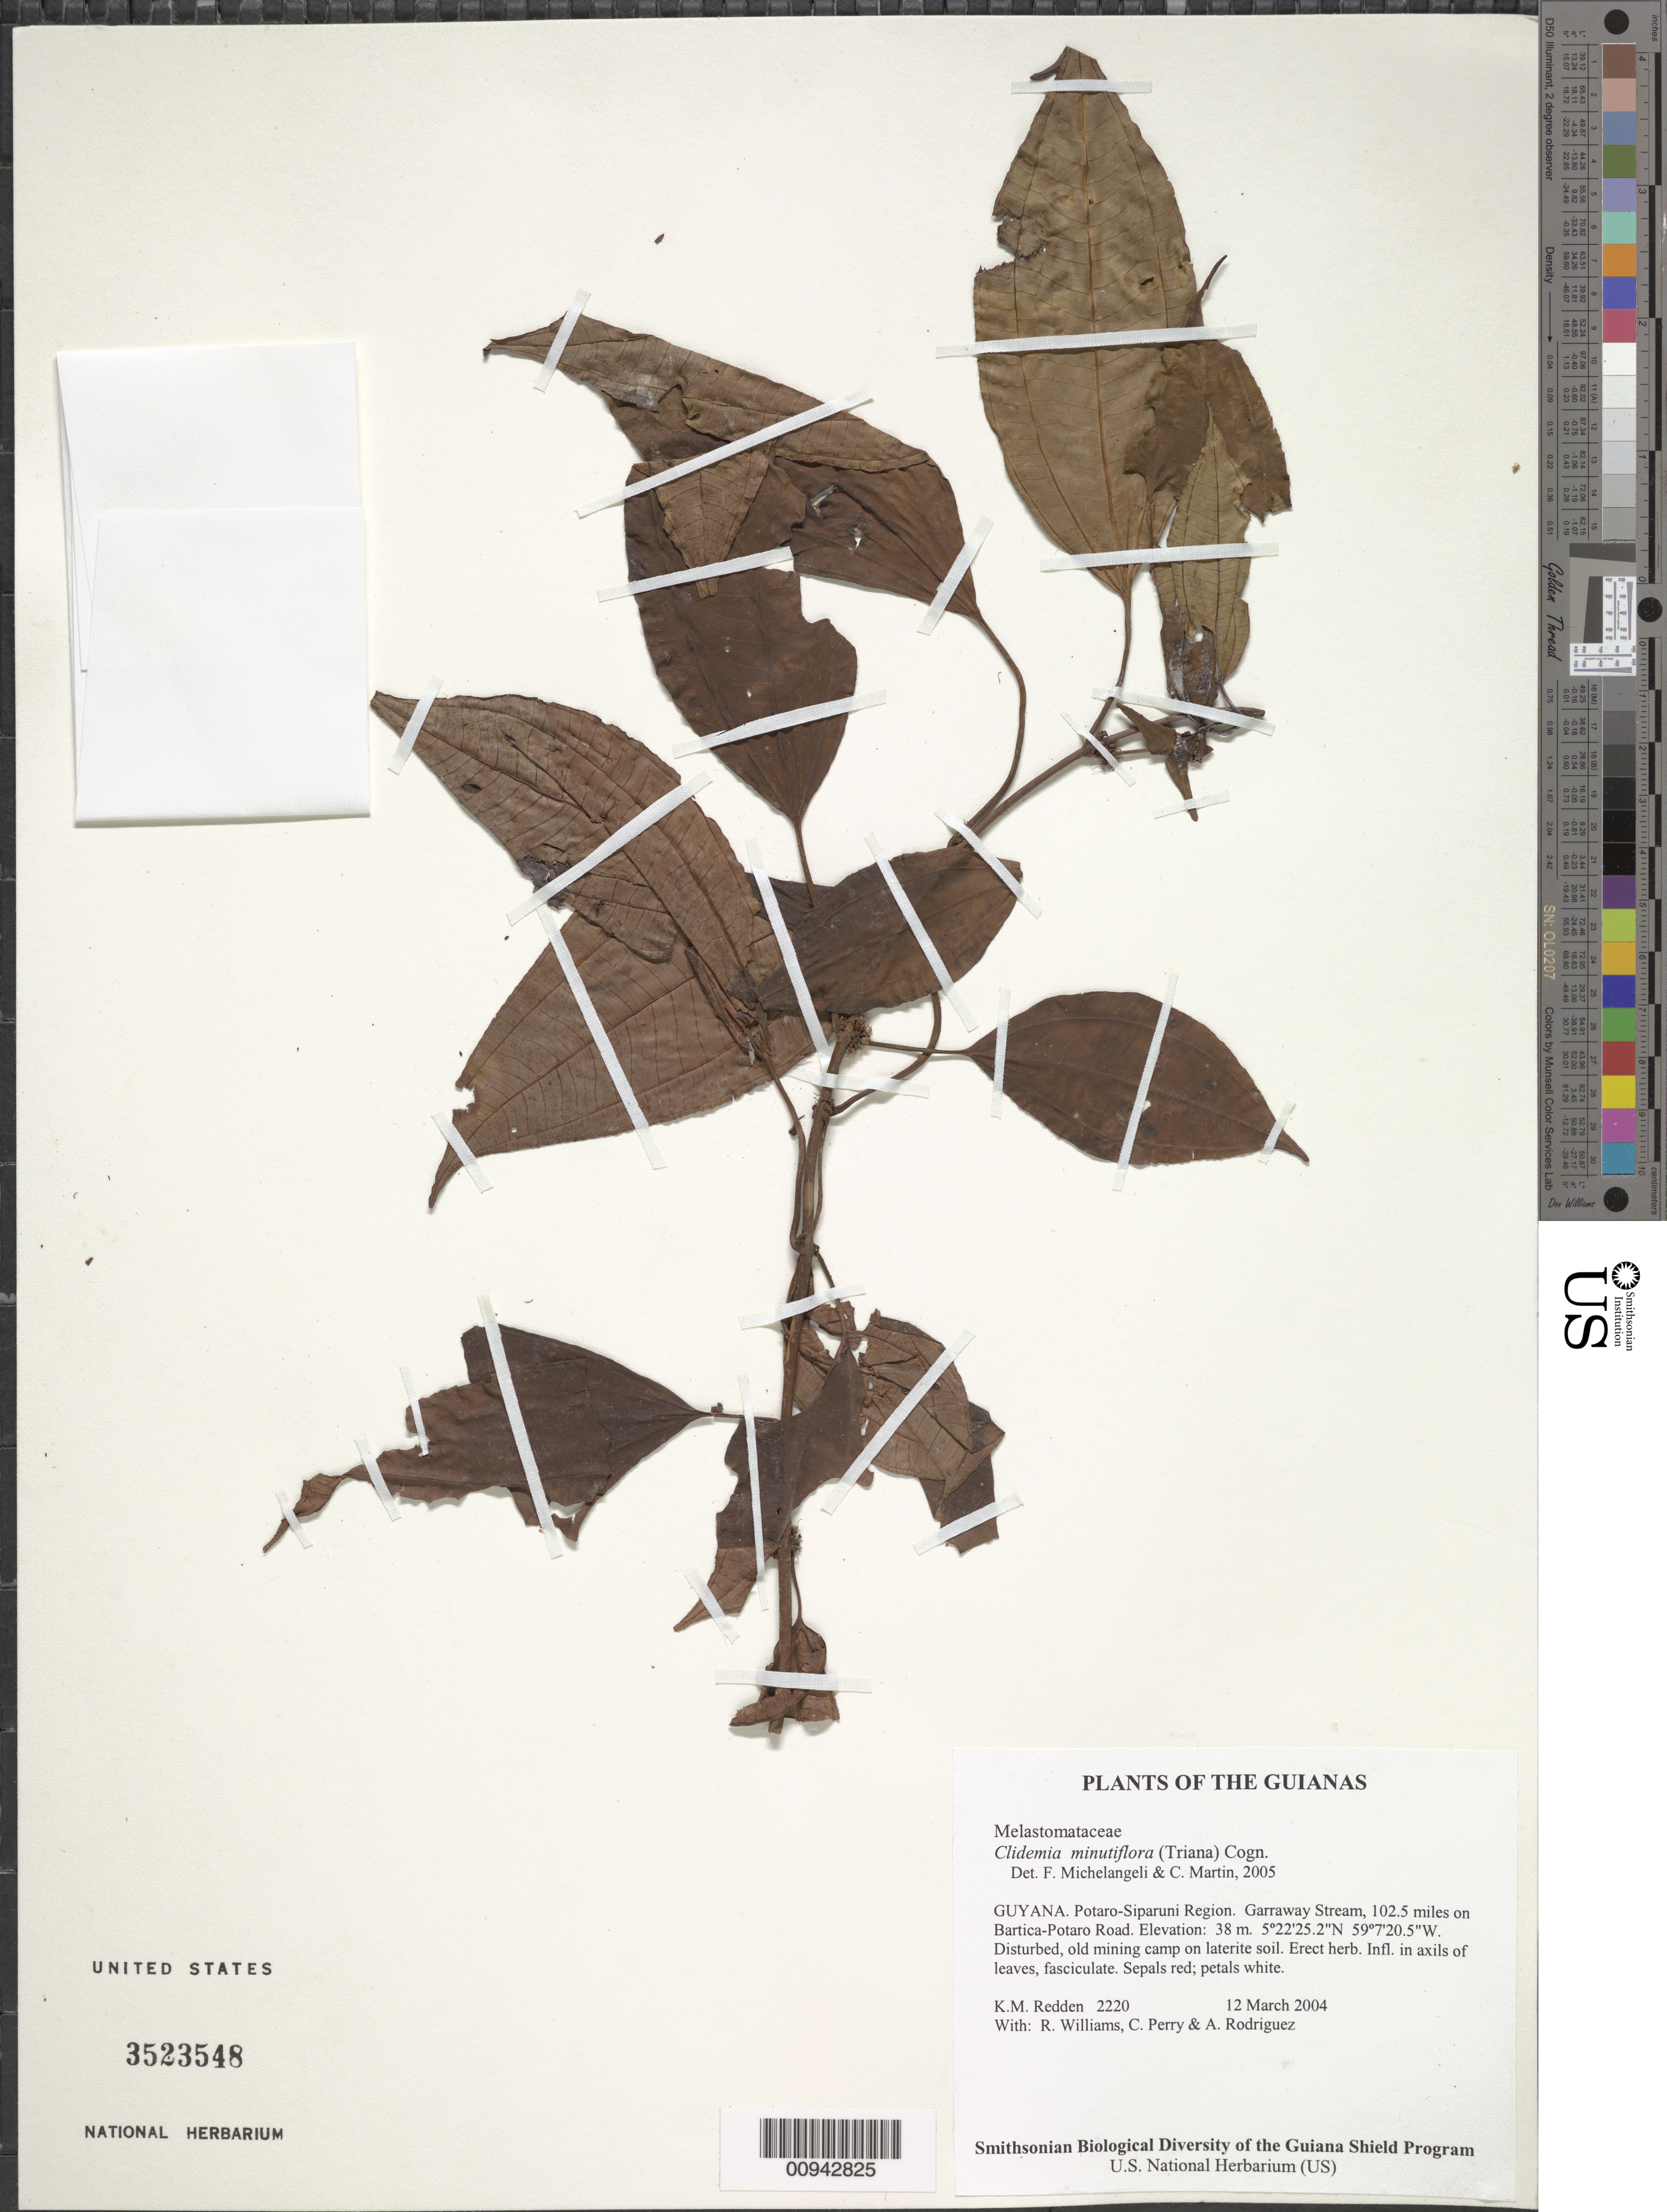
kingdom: Plantae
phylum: Tracheophyta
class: Magnoliopsida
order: Myrtales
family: Melastomataceae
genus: Clidemia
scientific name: Clidemia minutiflora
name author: (Triana) Cogn.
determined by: Michelangeli, F. A.; Martin, C.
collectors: K. M. Redden, R. Williams, C. Perry & A. Rodriguez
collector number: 2220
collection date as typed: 12 March 2004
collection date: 2004-03-12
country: Guyana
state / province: Potaro-Siparuni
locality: Garraway Stream, 102.5 miles on Bartica-Potaro Road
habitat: Disturbed, old mining camp on laterite soil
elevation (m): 38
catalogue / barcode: US 3523548